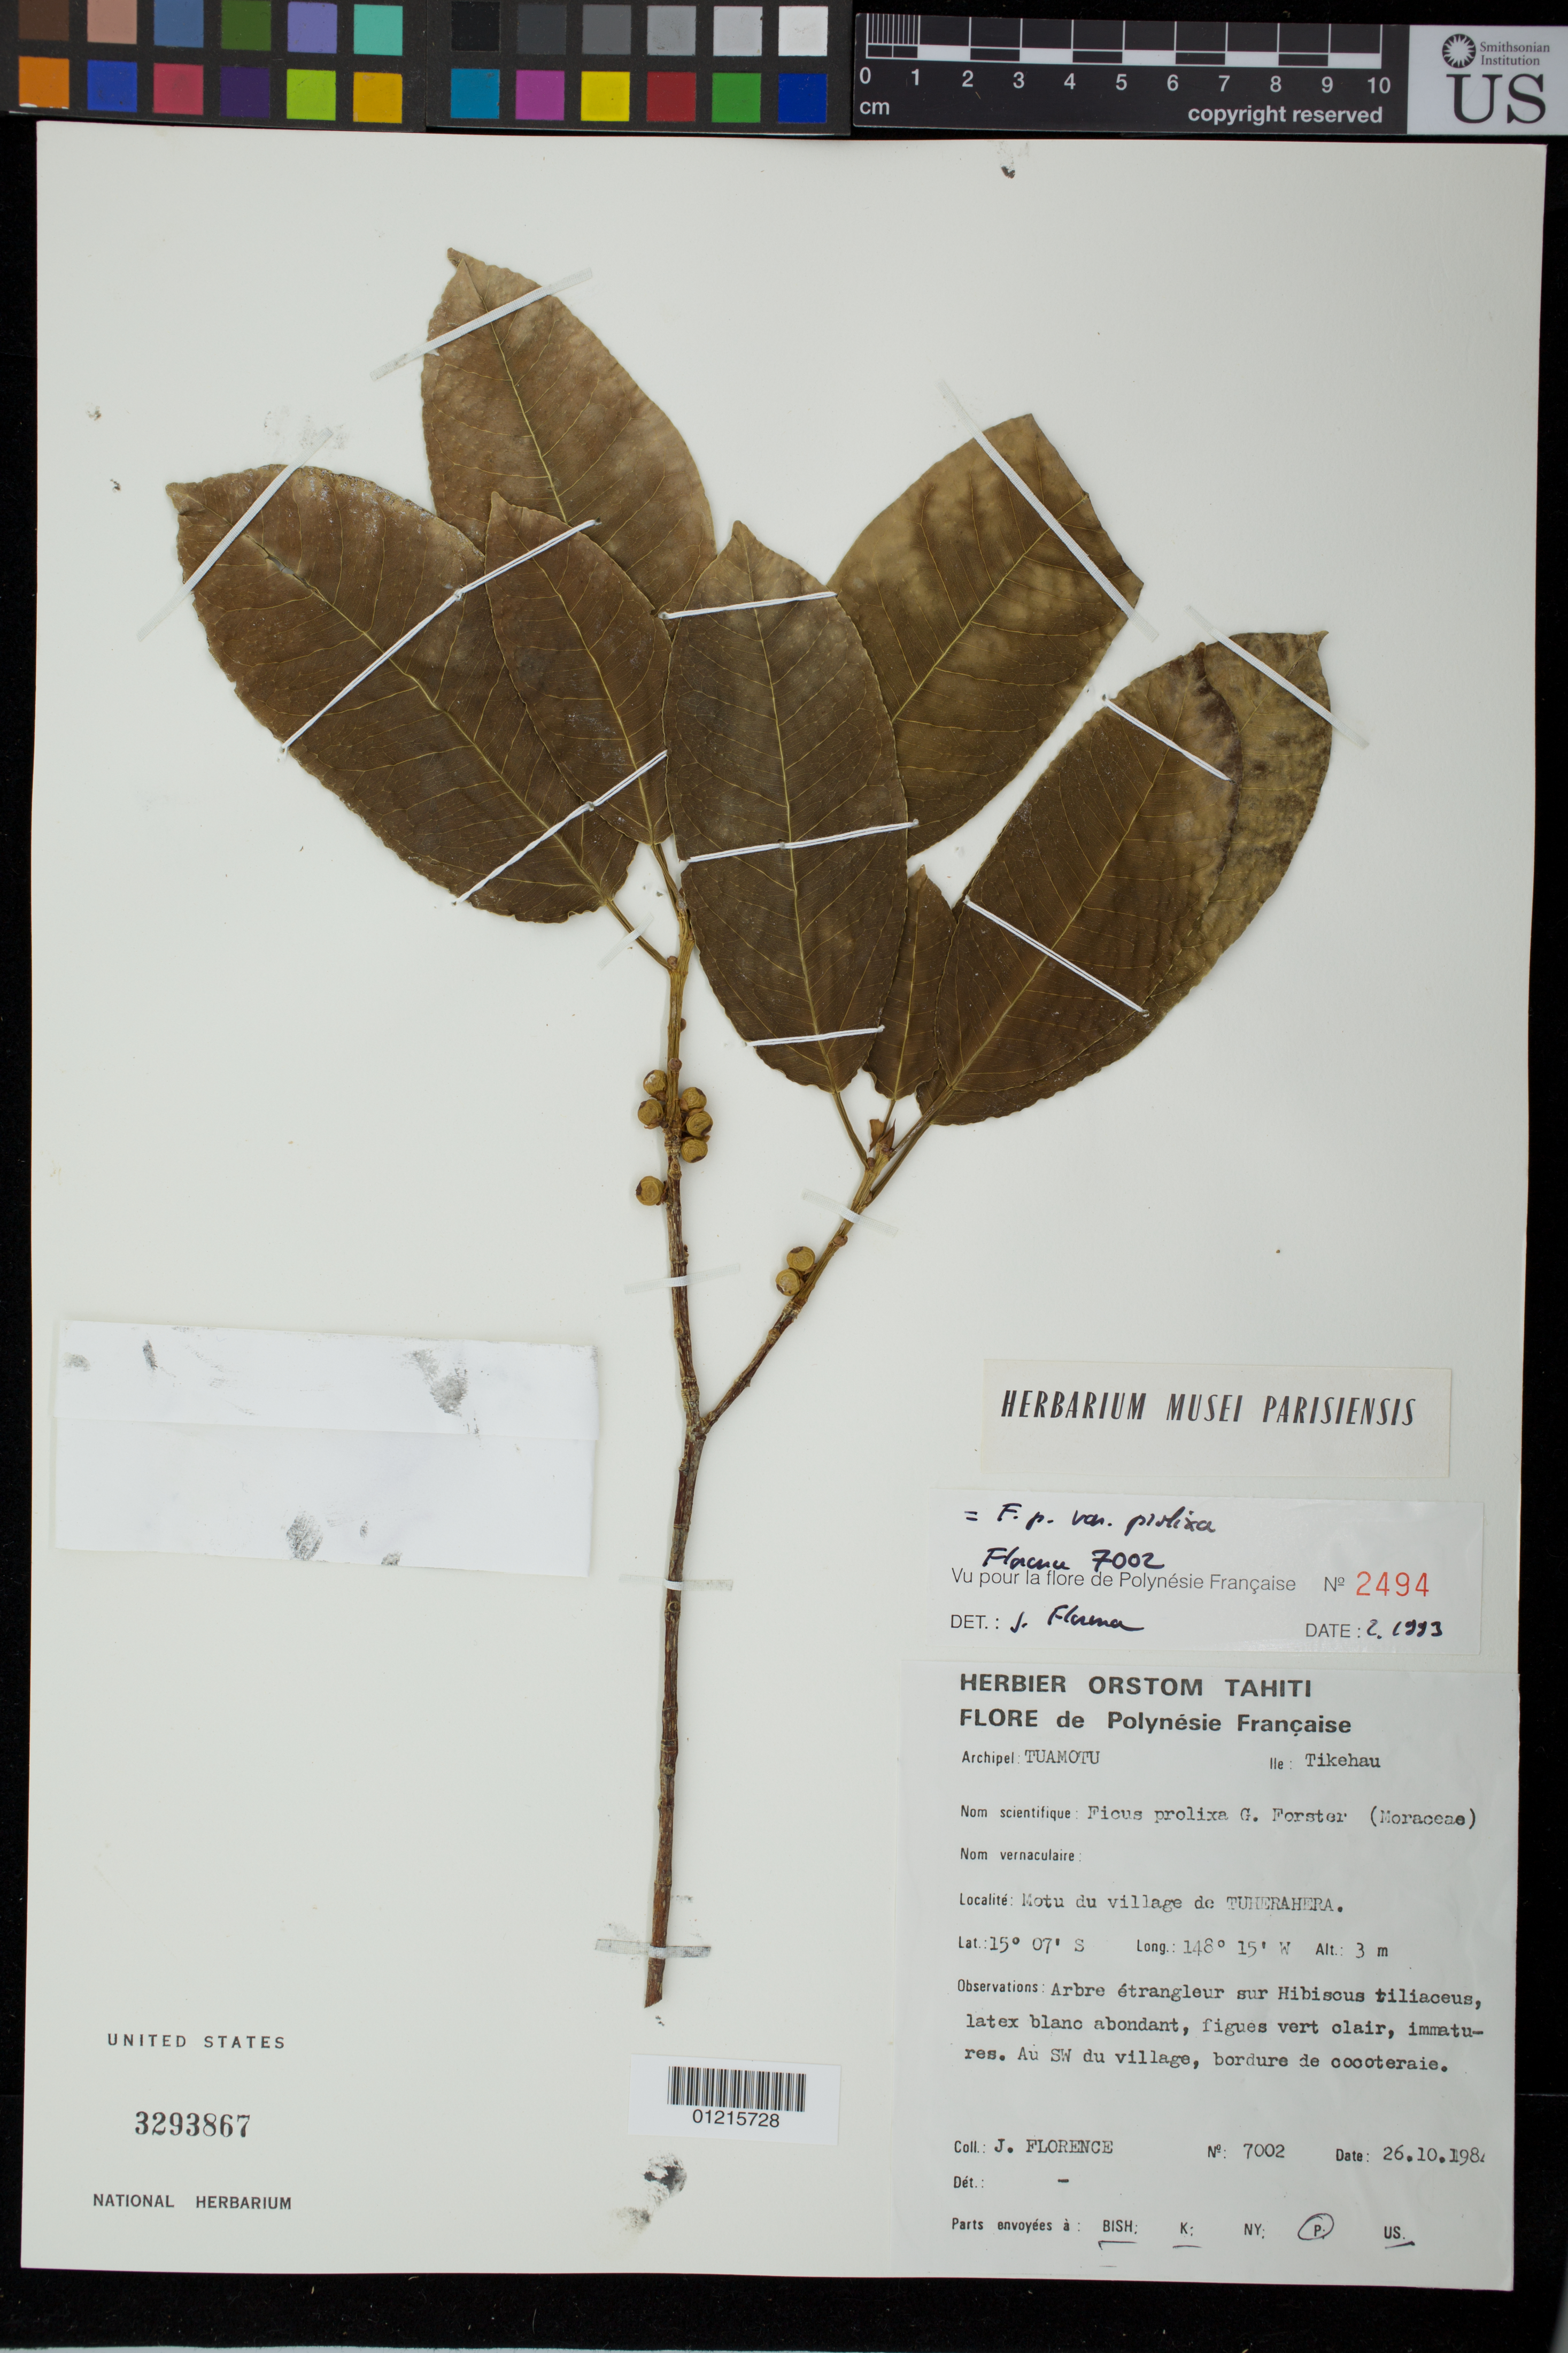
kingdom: Plantae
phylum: Tracheophyta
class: Magnoliopsida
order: Rosales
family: Moraceae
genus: Ficus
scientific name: Ficus prolixa var. prolixa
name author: G. Forst.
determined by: Florence, J.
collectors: J. Florence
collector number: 7002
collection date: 1984-10-26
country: French Polynesia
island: Tikehau Atoll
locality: Au SW du village, bordure de cocoteraie, Motu de village de Tuherahera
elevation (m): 3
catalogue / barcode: US 3293867